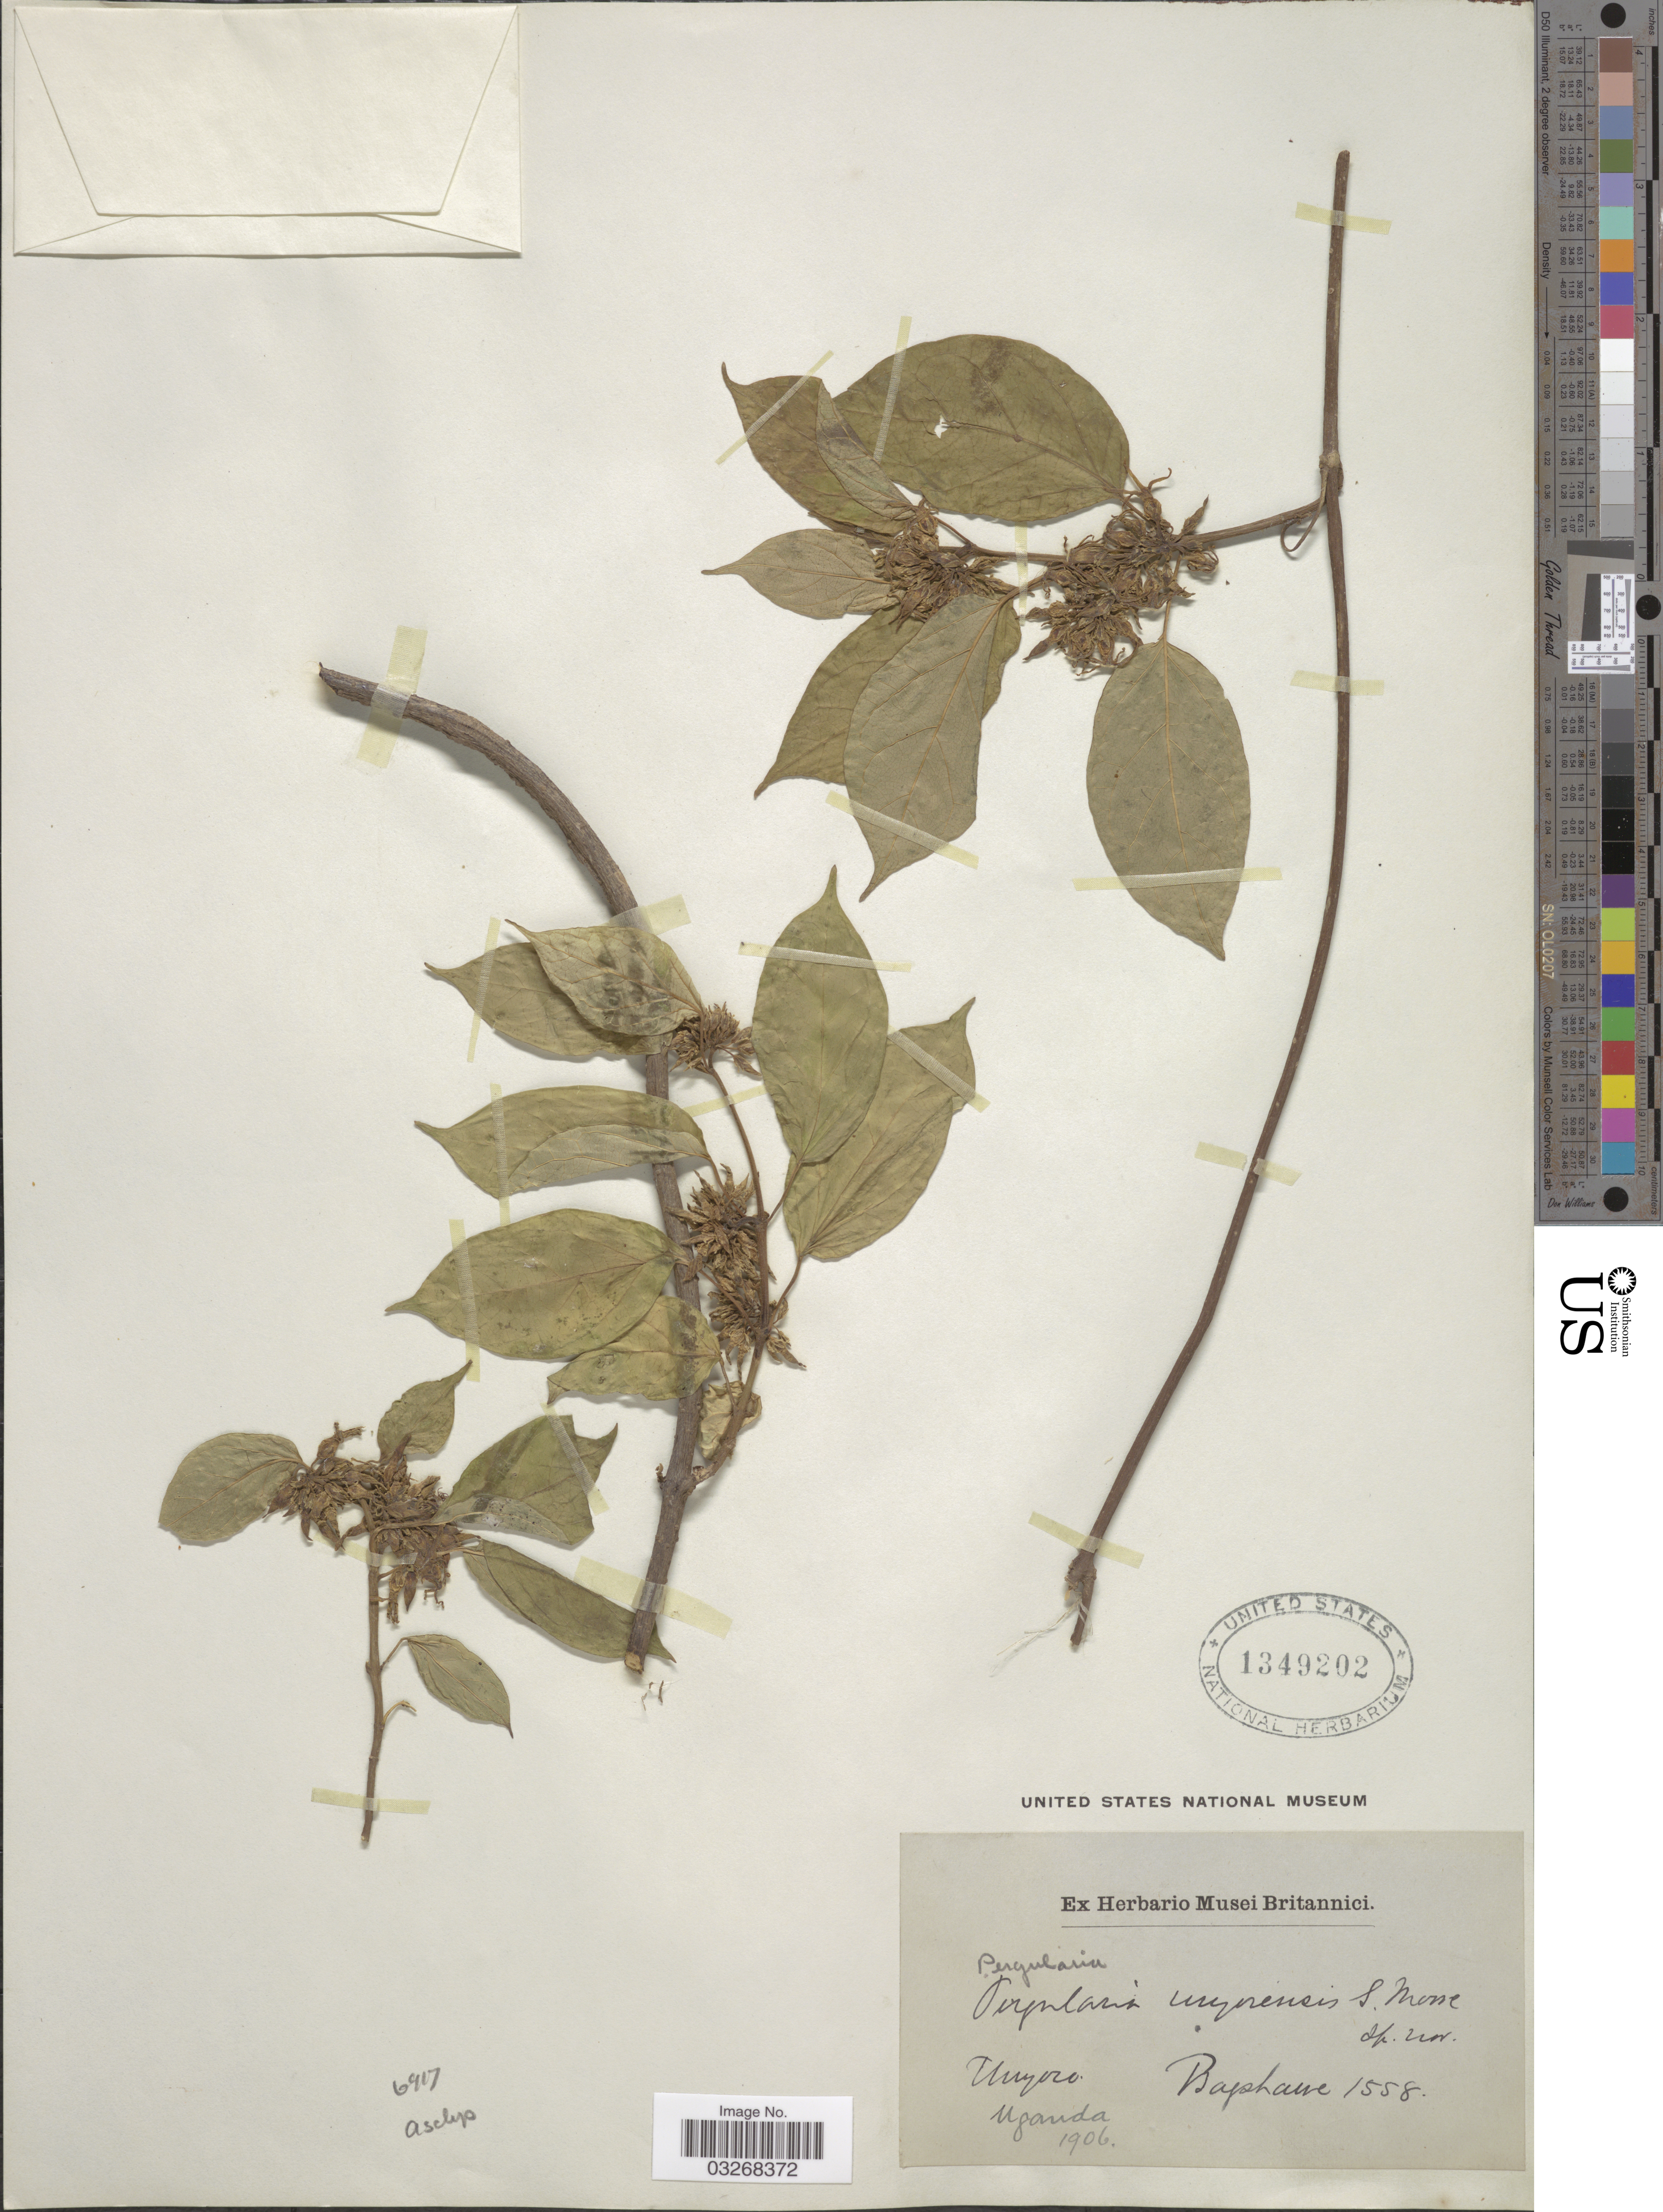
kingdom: Plantae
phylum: Tracheophyta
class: Magnoliopsida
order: Gentianales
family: Apocynaceae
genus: Telosma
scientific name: Telosma sp.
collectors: Bagshawe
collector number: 1558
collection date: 1906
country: Uganda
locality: Unyoro.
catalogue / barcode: US 1349202